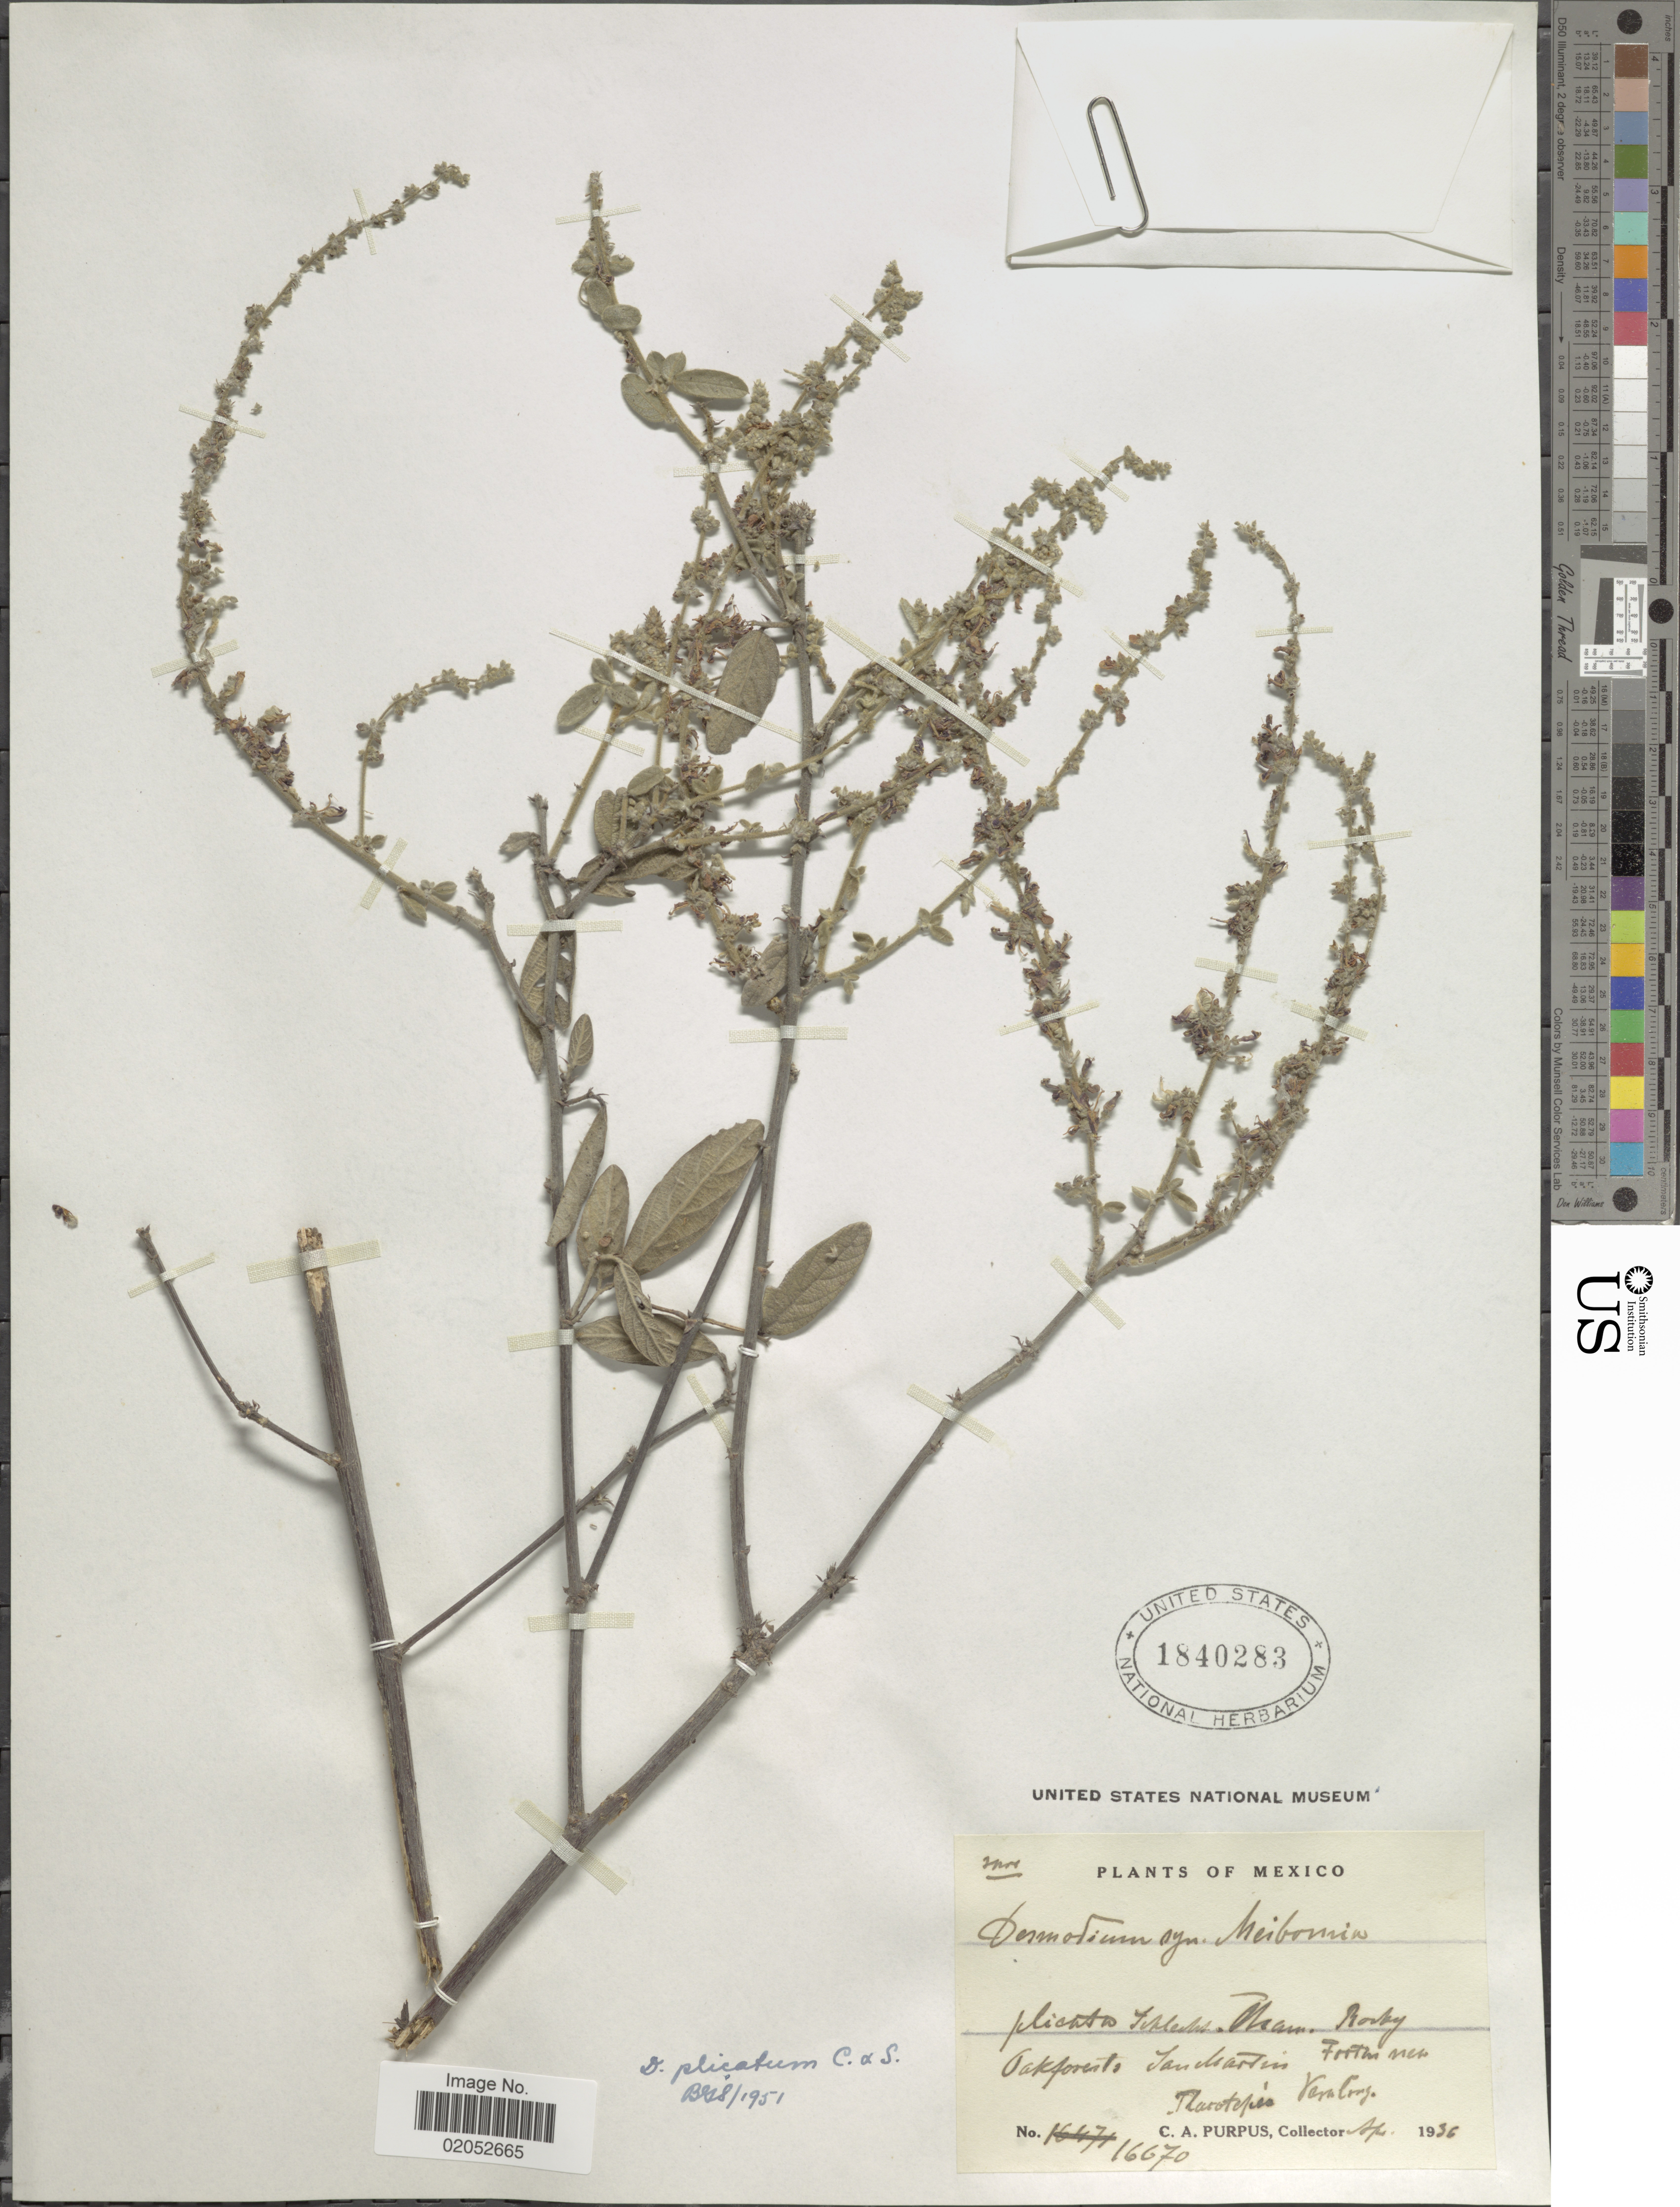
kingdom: Plantae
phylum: Tracheophyta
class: Magnoliopsida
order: Fabales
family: Fabaceae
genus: Desmodium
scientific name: Desmodium plicatum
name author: Schltdl. & Cham.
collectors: C. A. Purpus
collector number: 16670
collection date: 1936-09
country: Mexico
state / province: Veracruz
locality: Tlarotepic, Veracruz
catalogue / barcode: US 1840283